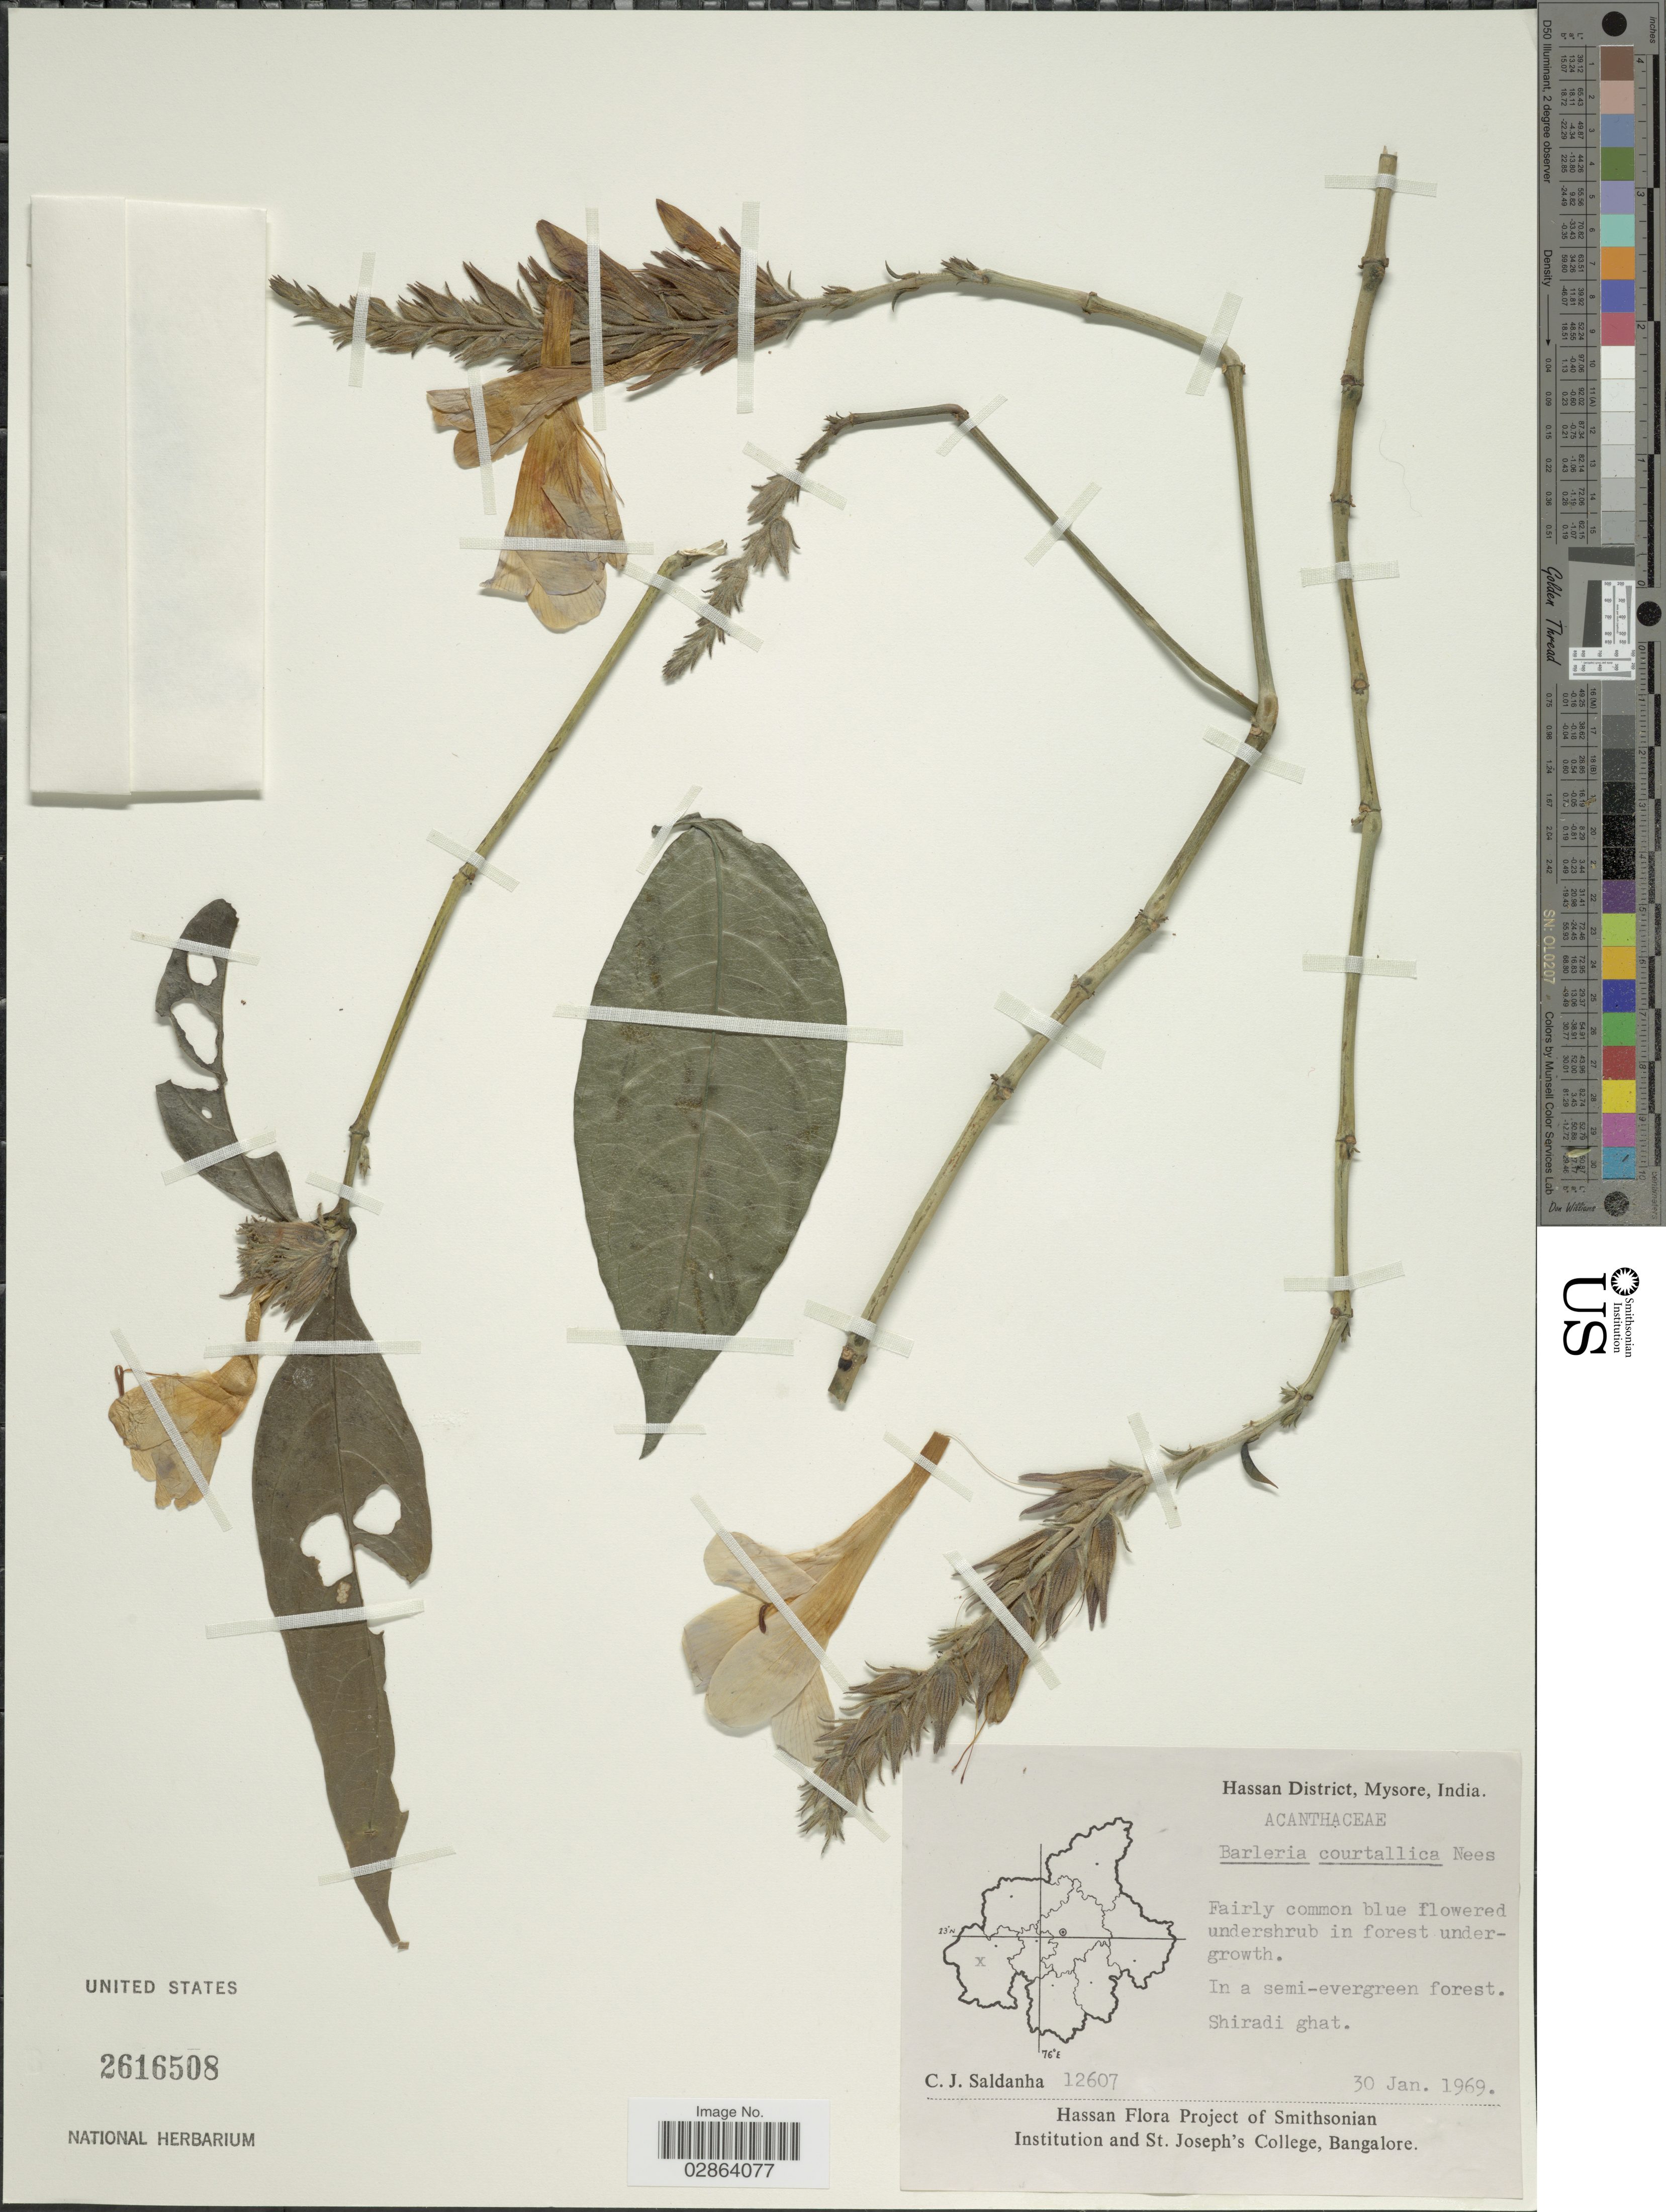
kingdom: Plantae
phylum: Tracheophyta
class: Magnoliopsida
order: Lamiales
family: Acanthaceae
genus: Barleria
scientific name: Barleria courtallica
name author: Nees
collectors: C. J. Saldanha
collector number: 12607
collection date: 1969-01-30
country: India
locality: Hassan District, Mysore, India, Shiradi ghat.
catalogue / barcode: US 2616508